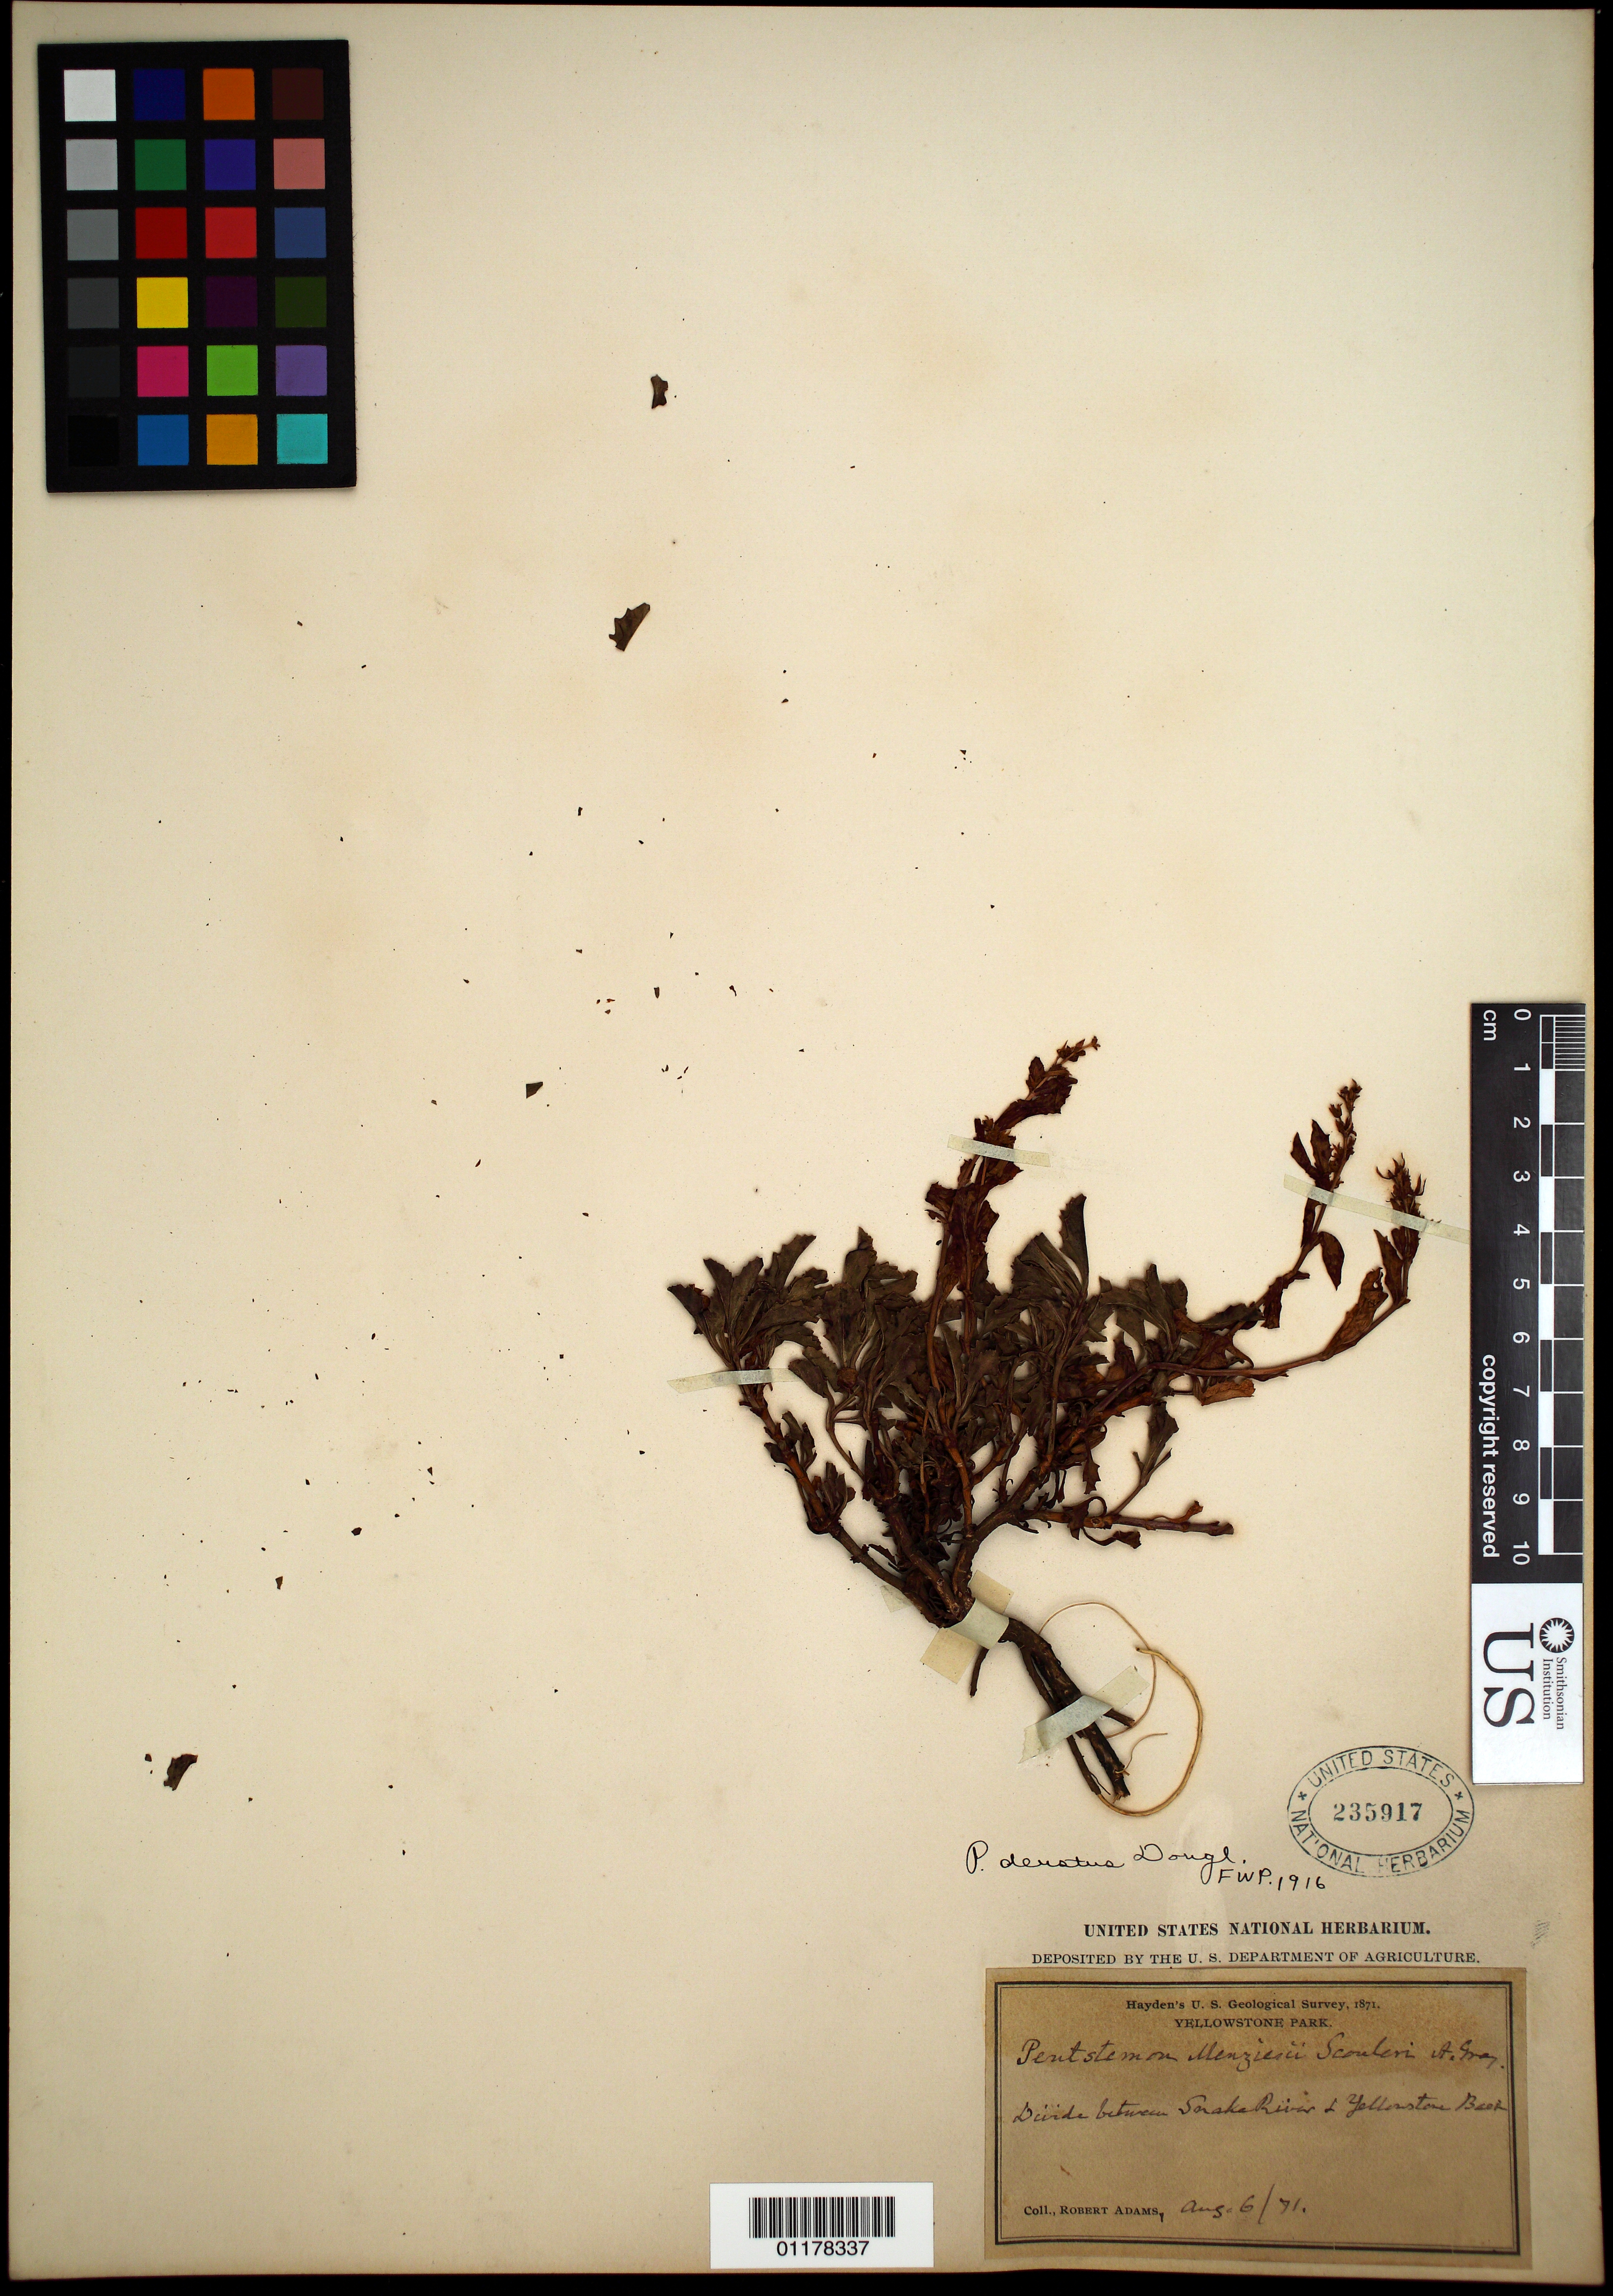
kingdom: Plantae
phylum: Tracheophyta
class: Magnoliopsida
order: Lamiales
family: Plantaginaceae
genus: Penstemon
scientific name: Penstemon deustus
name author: Douglas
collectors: R. Adams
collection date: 1871-08-06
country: United States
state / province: Wyoming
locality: between Snake River and Yellowstone [B...]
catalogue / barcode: US 235917